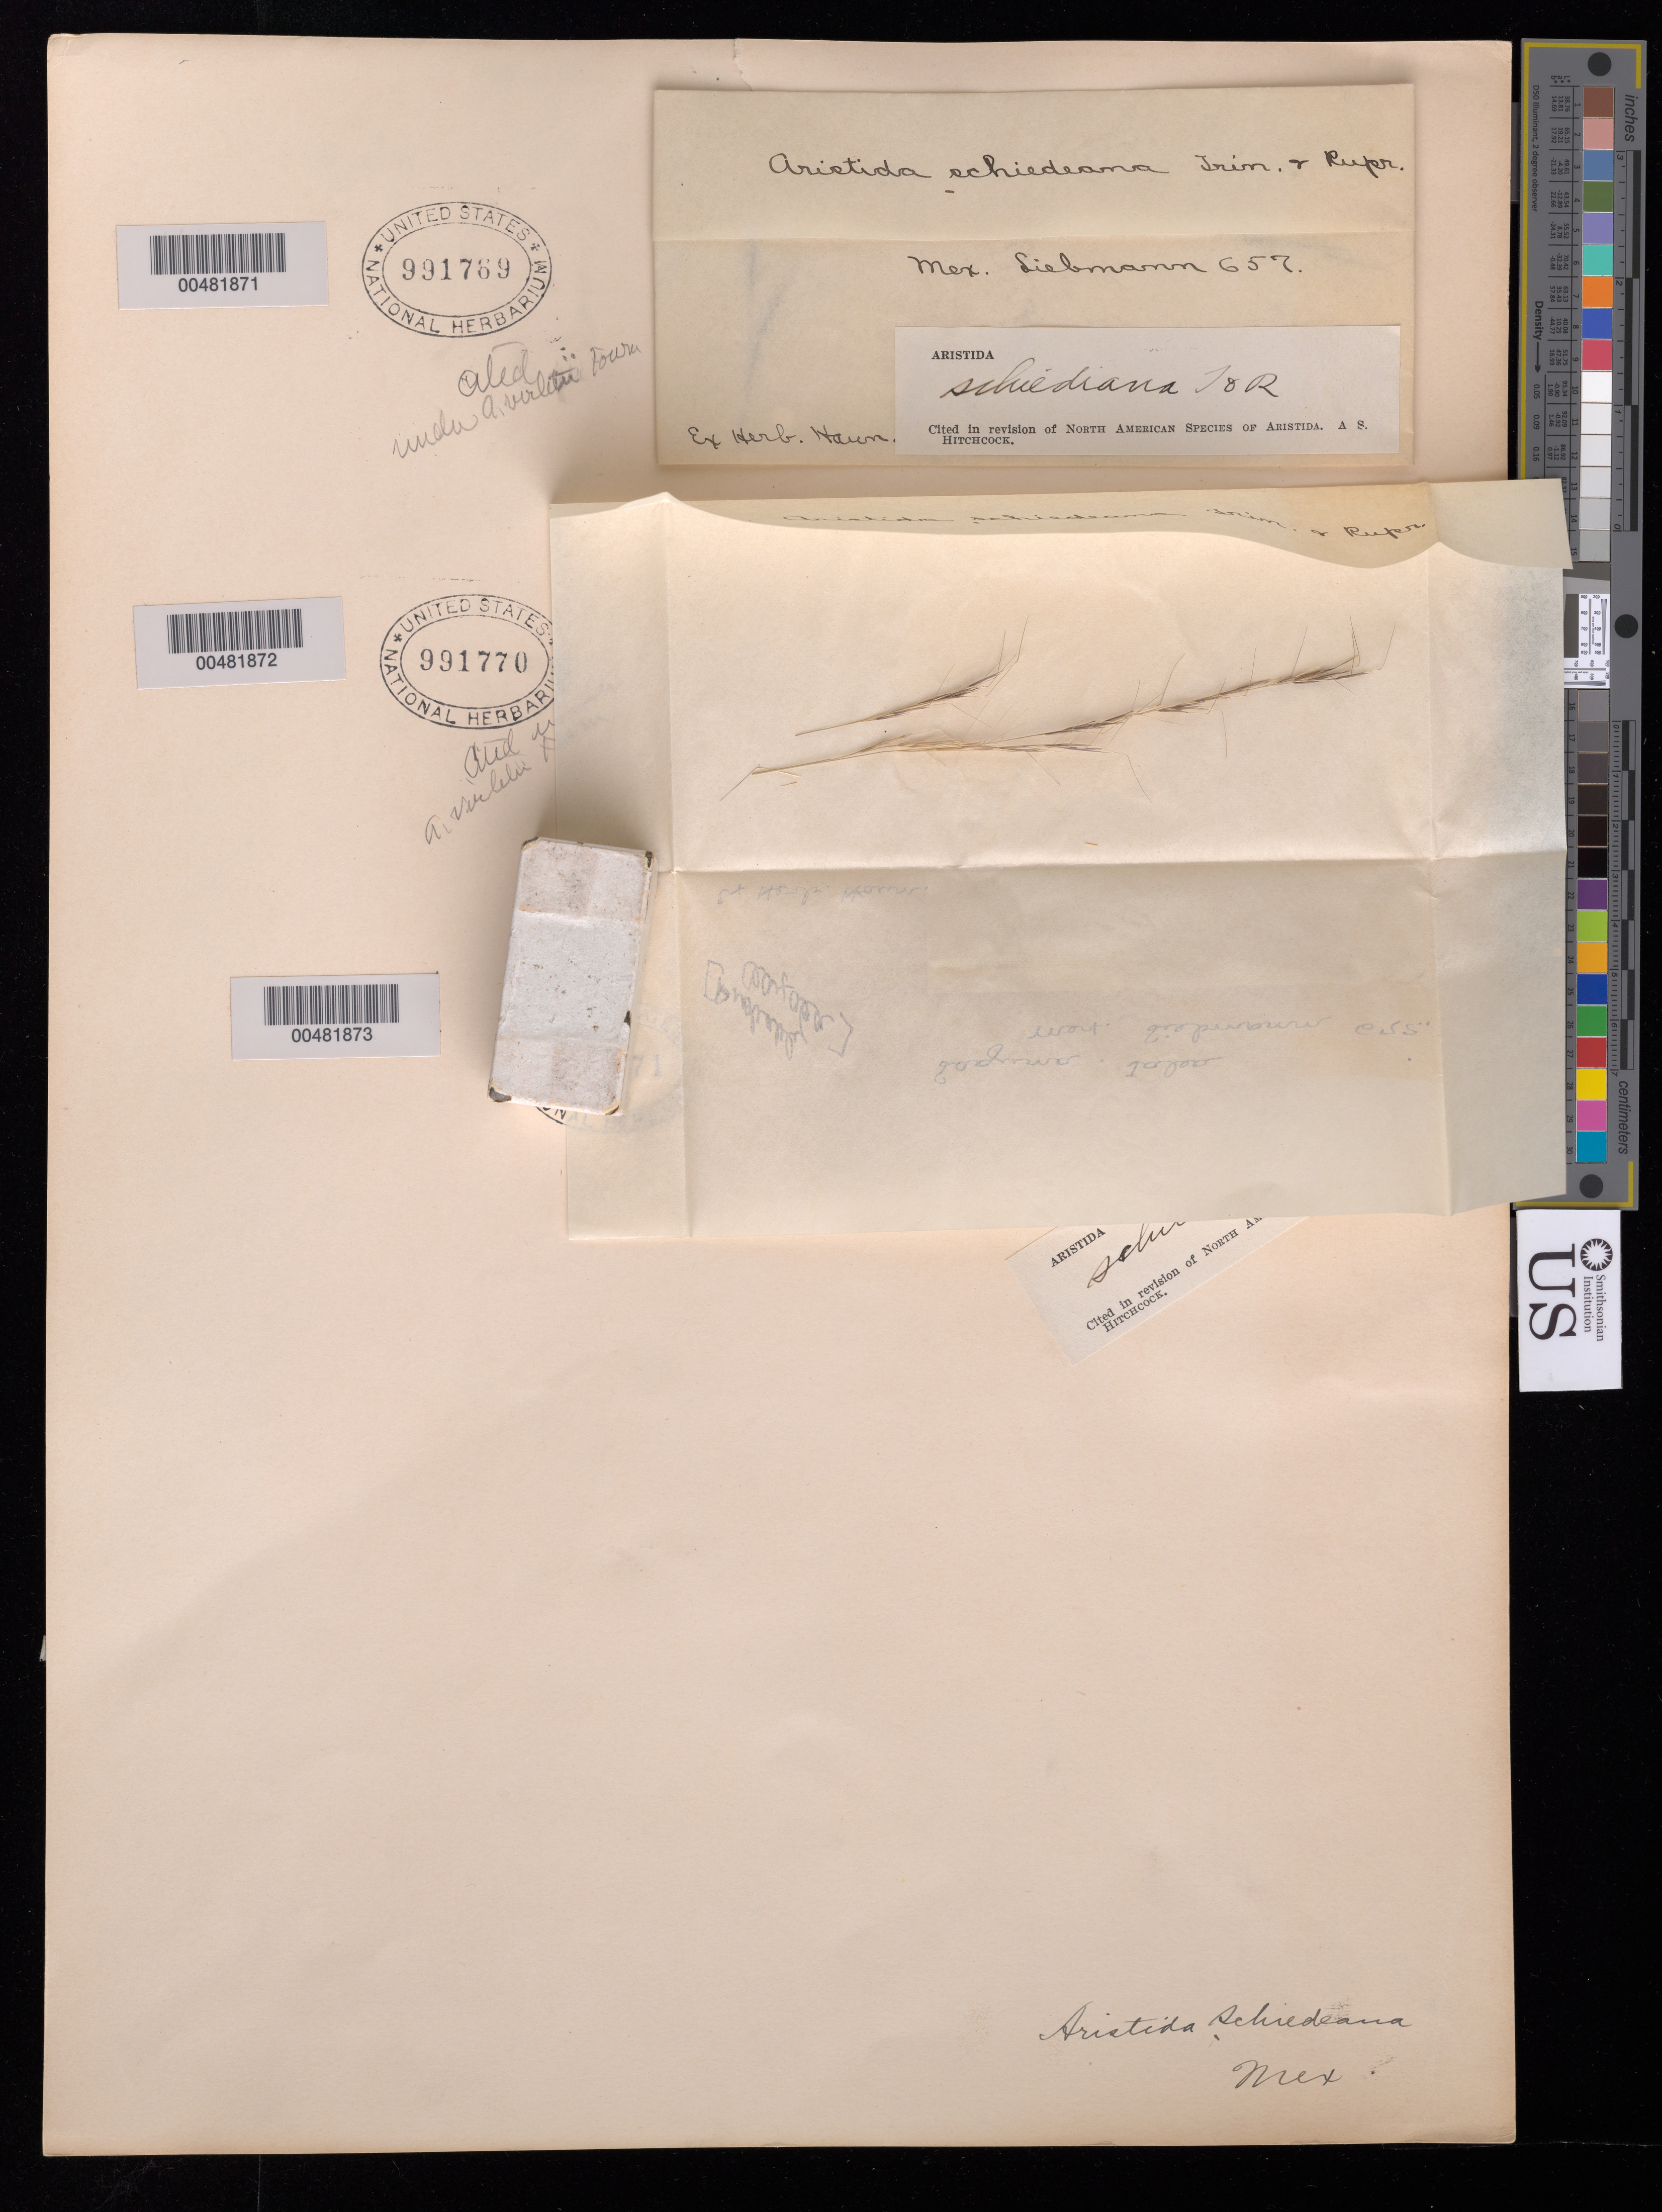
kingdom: Plantae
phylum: Tracheophyta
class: Liliopsida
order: Poales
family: Poaceae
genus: Aristida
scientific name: Aristida schiedeana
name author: Trin. & Rupr.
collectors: F. M. Liebmann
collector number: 672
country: Mexico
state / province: Oaxaca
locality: Laguna, Jalea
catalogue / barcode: US 991770